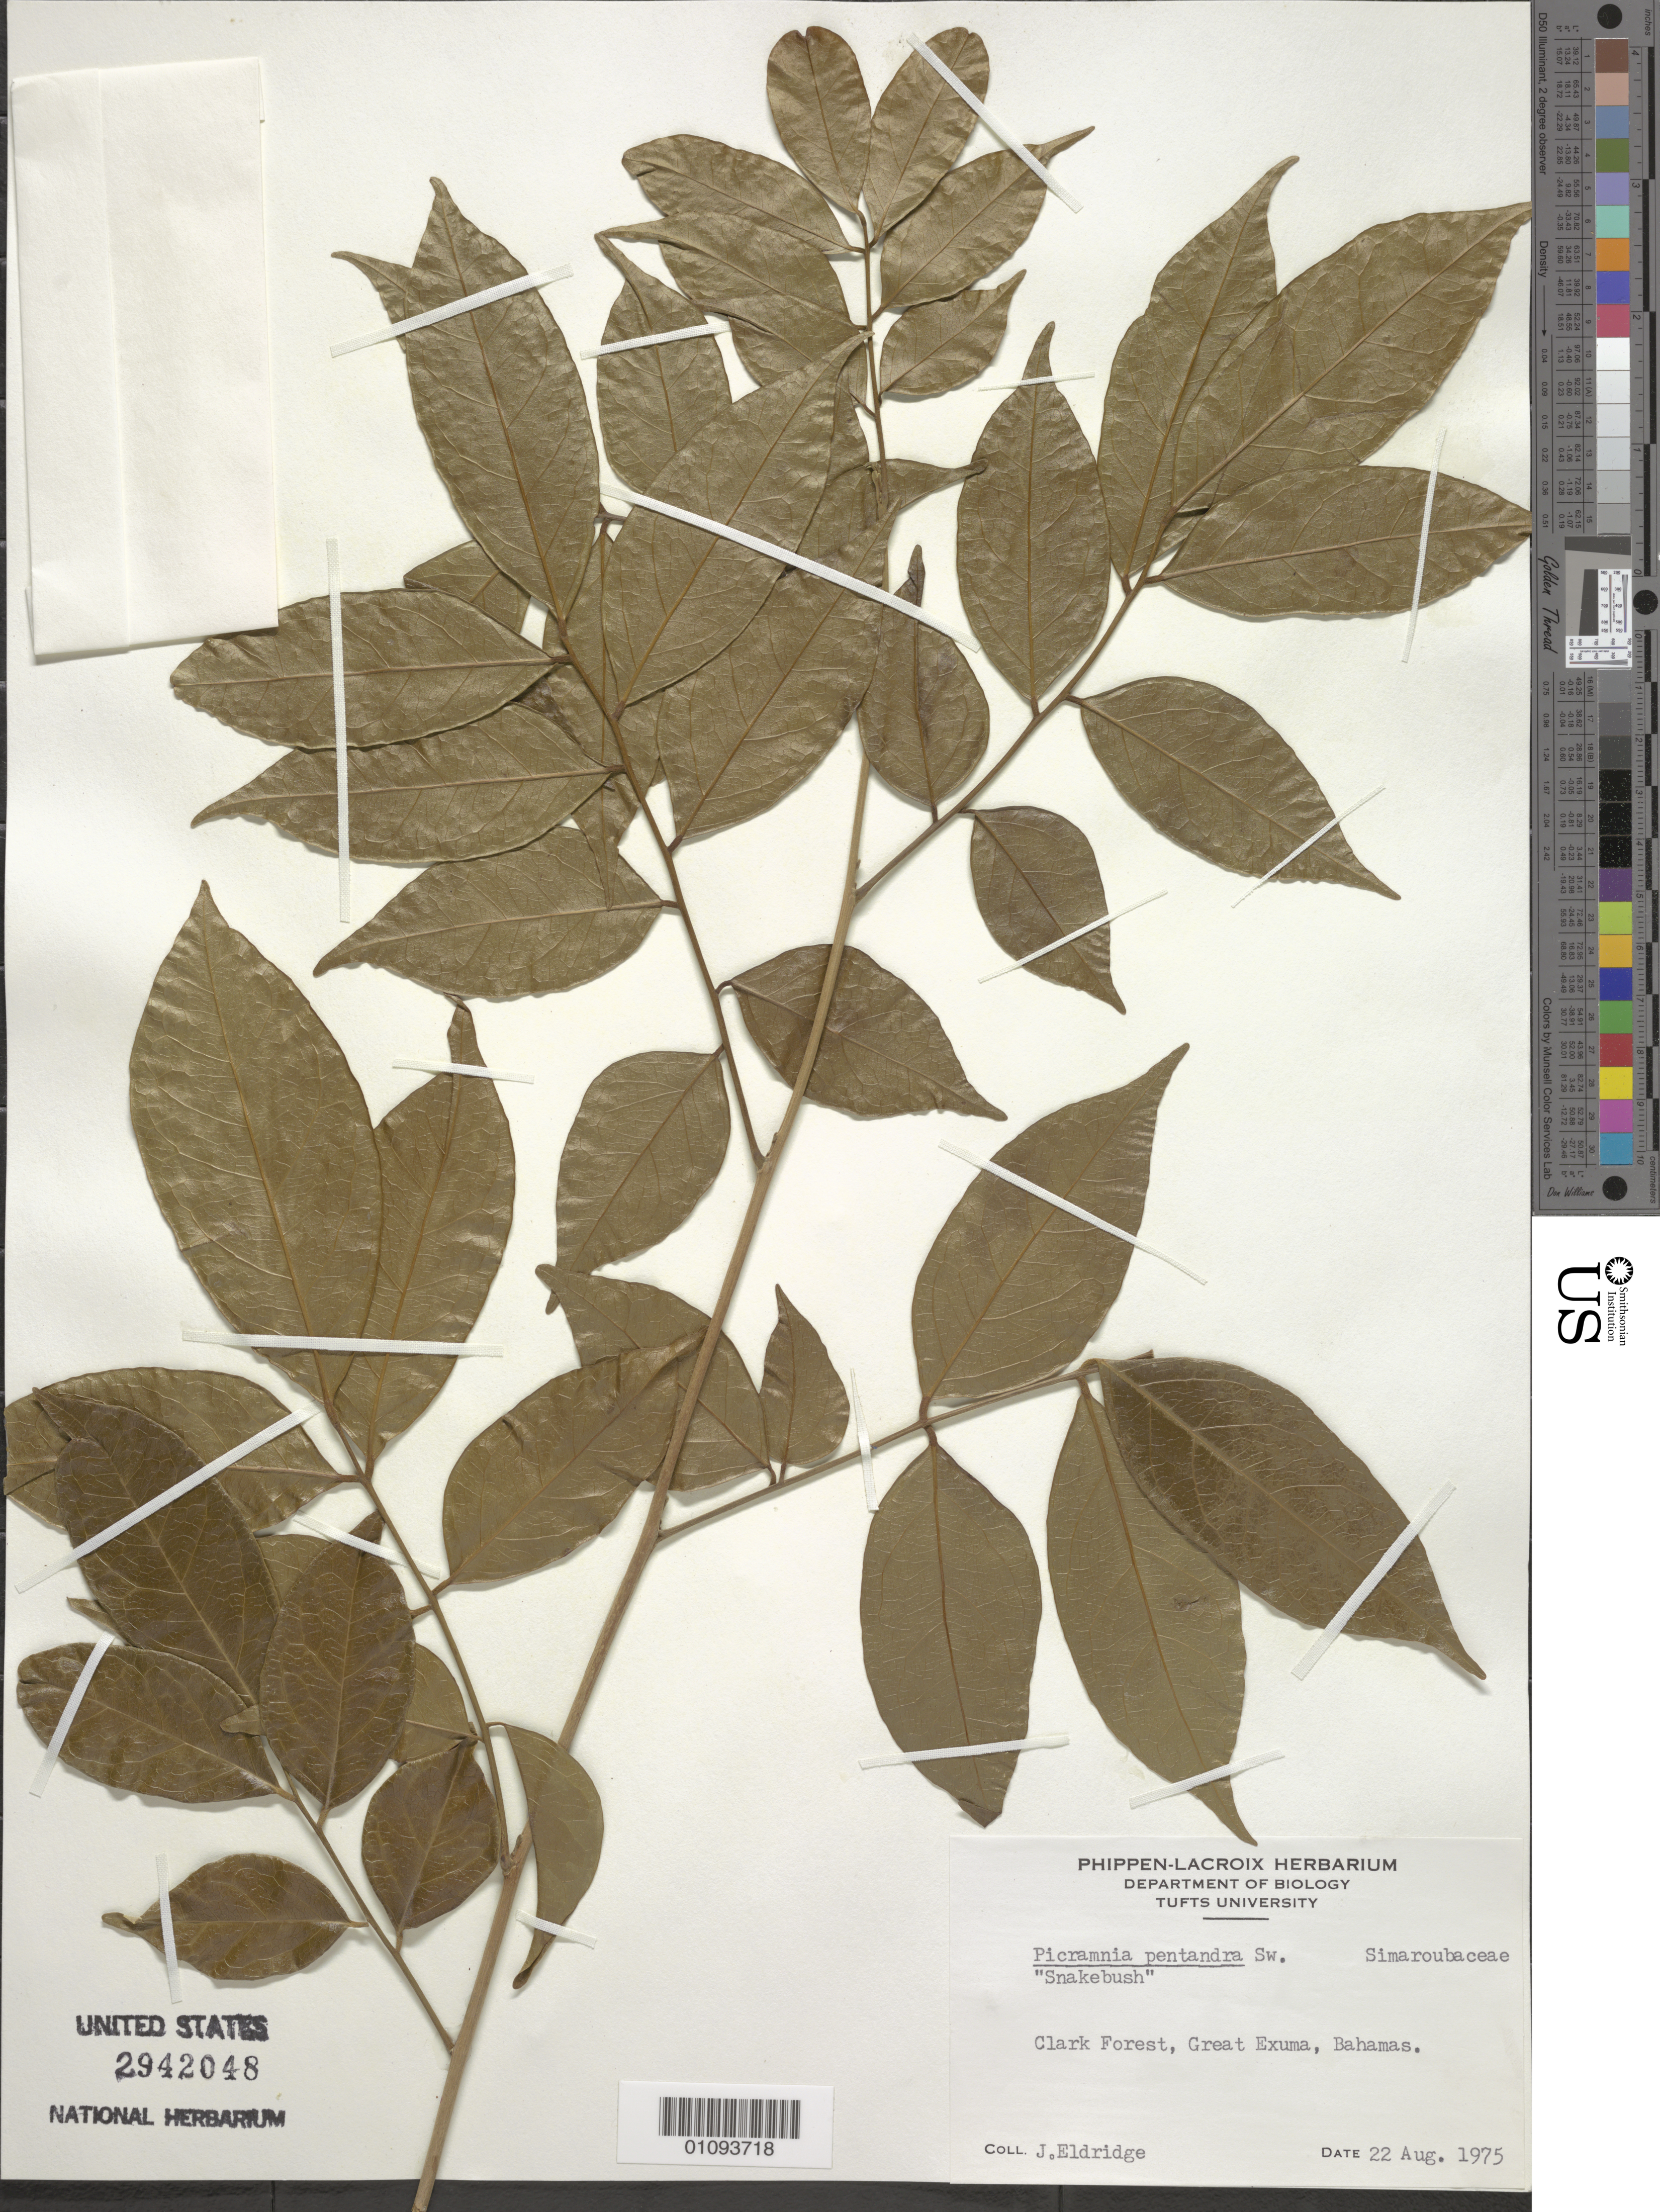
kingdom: Plantae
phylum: Tracheophyta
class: Magnoliopsida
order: Picramniales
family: Picramniaceae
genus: Picramnia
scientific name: Picramnia pentandra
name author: Sw.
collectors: J. Eldridge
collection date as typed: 22 Aug 1975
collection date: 1975-08-22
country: Bahamas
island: Great Exuma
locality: Clark Forest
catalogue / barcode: US 2942048